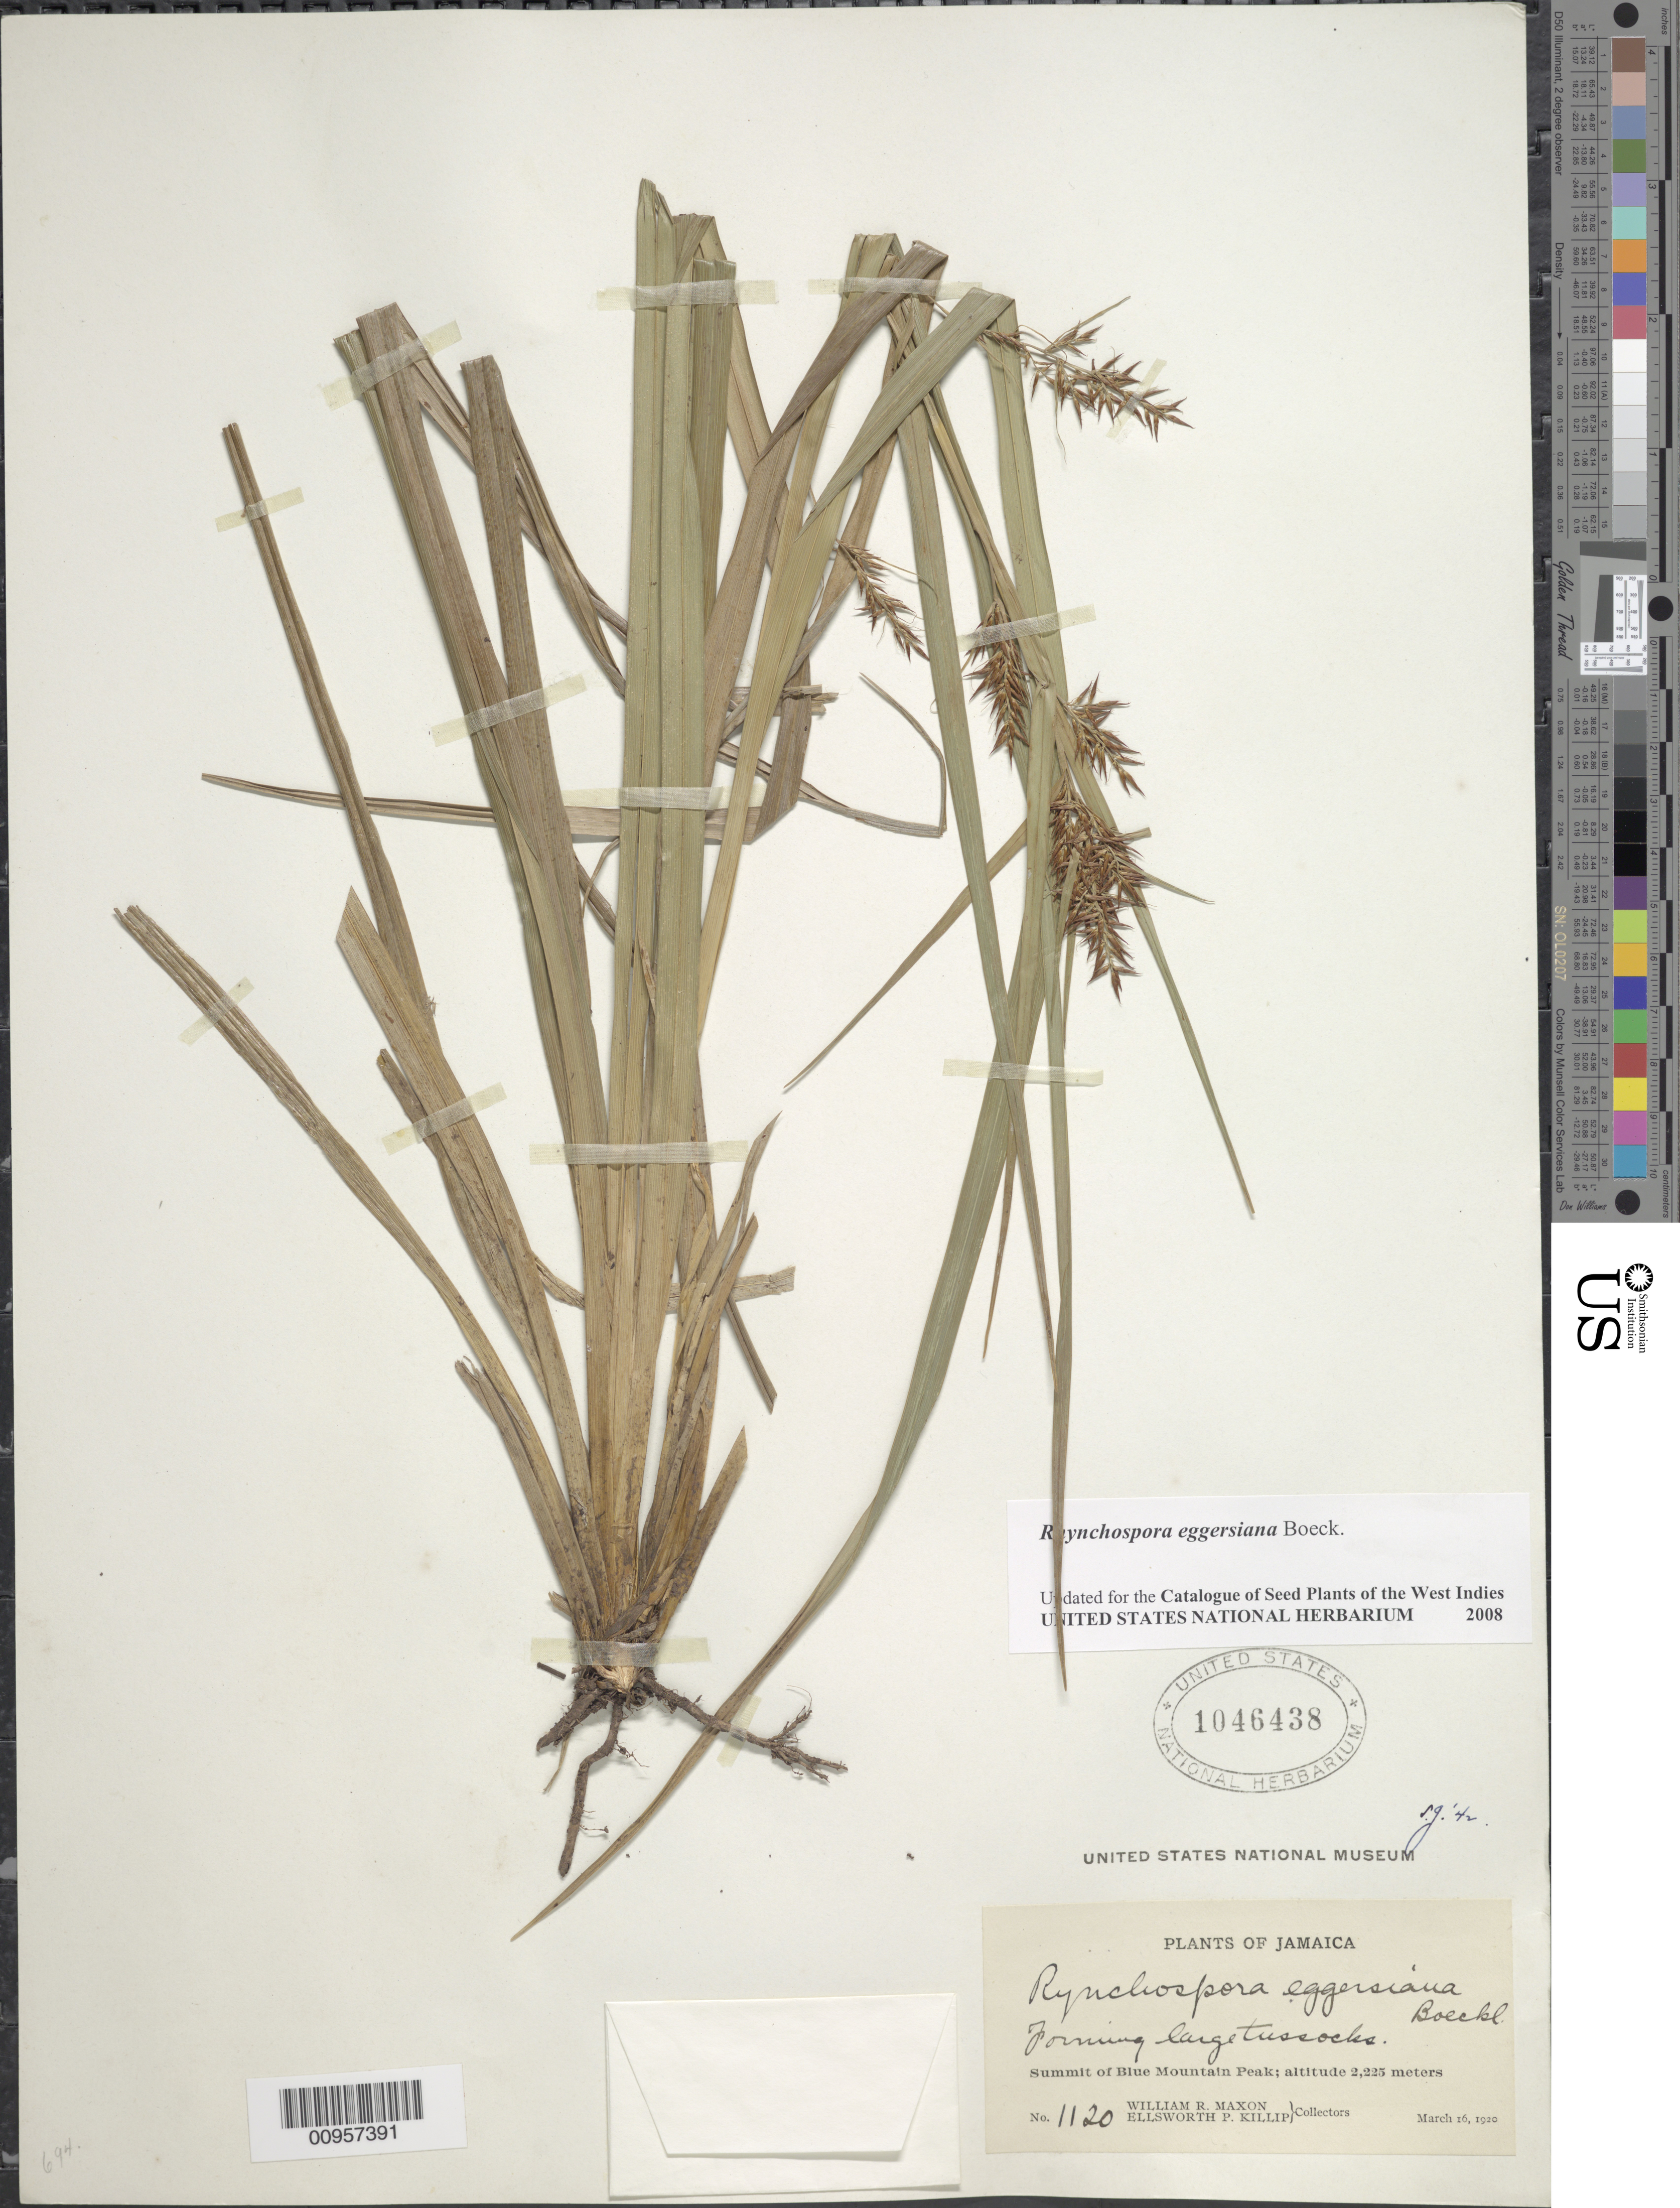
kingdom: Plantae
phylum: Tracheophyta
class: Liliopsida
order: Poales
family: Cyperaceae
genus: Rhynchospora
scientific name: Rhynchospora eggersiana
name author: Boeckeler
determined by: Strong, M. T., (US), Smithsonian Institution - National Museum of Natural History (UNITED STATES)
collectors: W. R. Maxon & E. P. Killip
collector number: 1120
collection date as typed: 16 Mar 1920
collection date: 1920-03-16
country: Jamaica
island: Jamaica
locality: Summit of Blue Mountain Peak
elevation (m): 2225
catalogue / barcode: US 1046438